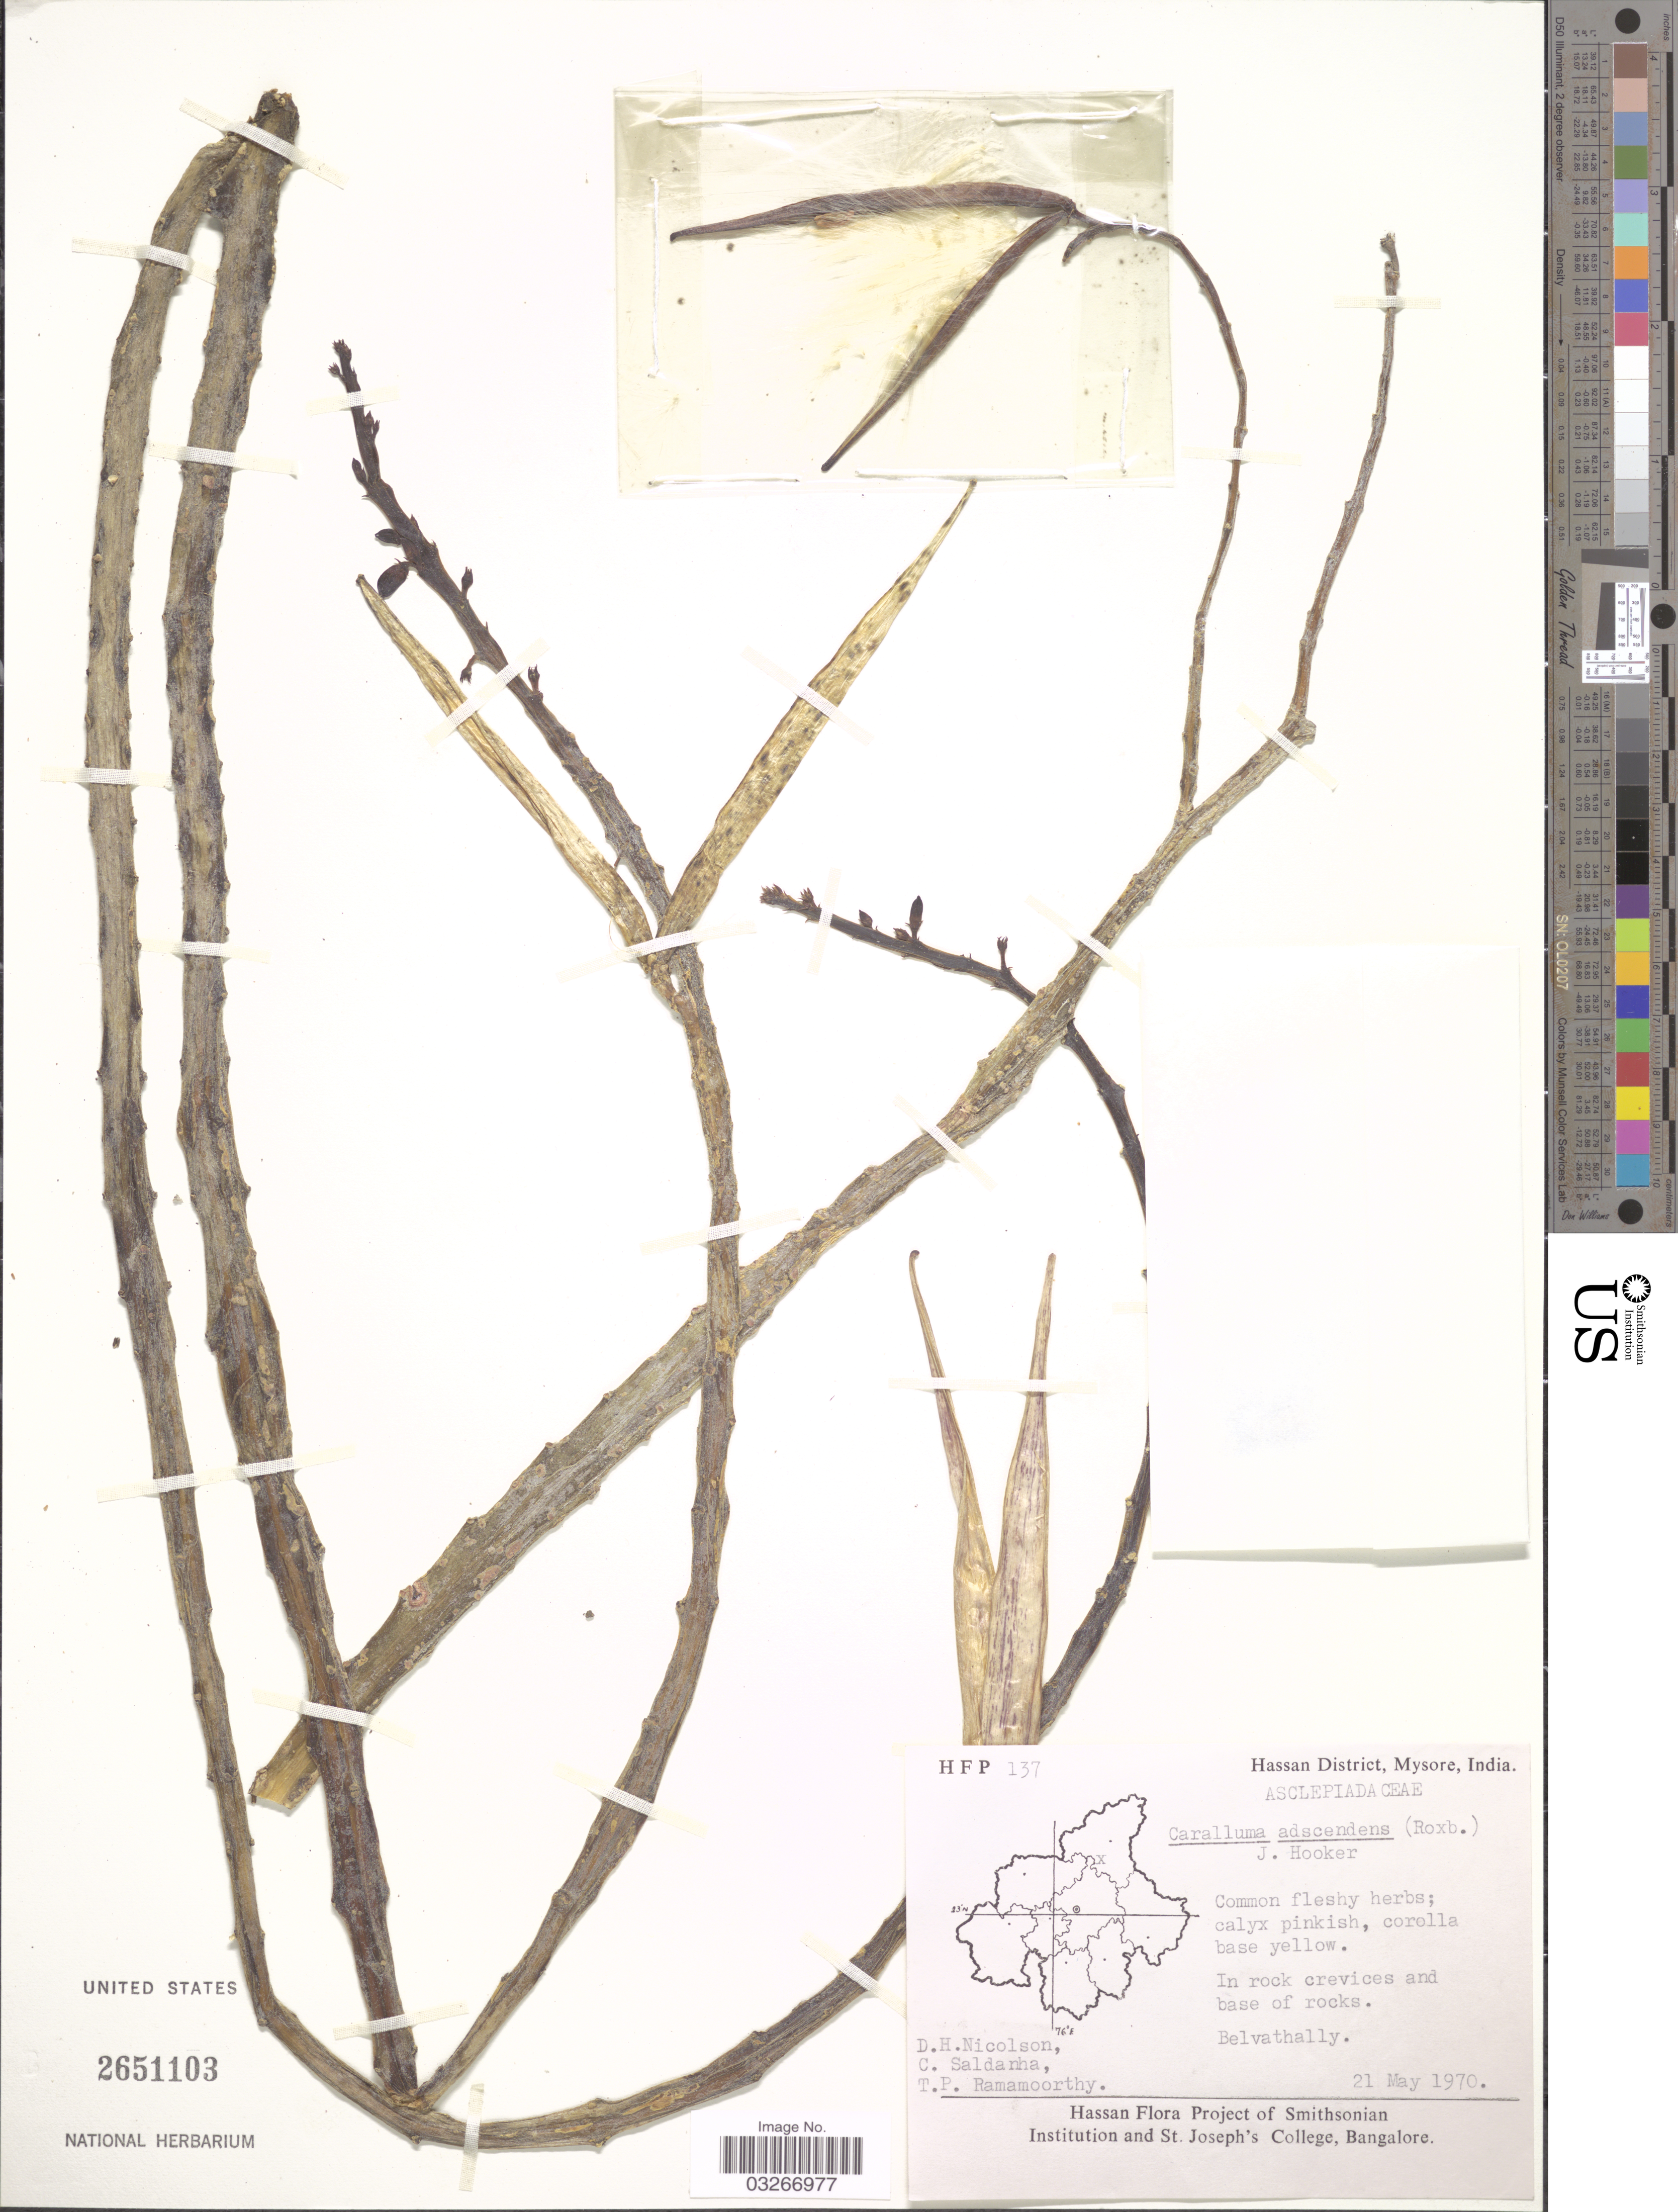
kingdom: Plantae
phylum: Tracheophyta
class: Magnoliopsida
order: Gentianales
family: Apocynaceae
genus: Caralluma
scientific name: Caralluma adscendens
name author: (Roxb.) Haw.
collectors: D. H. Nicolson, C. Saldanha & T. P. Ramamoorthy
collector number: HFP137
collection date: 1970-05-21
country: India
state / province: Karnataka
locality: Hassan District, Mysore. Belvathally.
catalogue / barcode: US 2651103